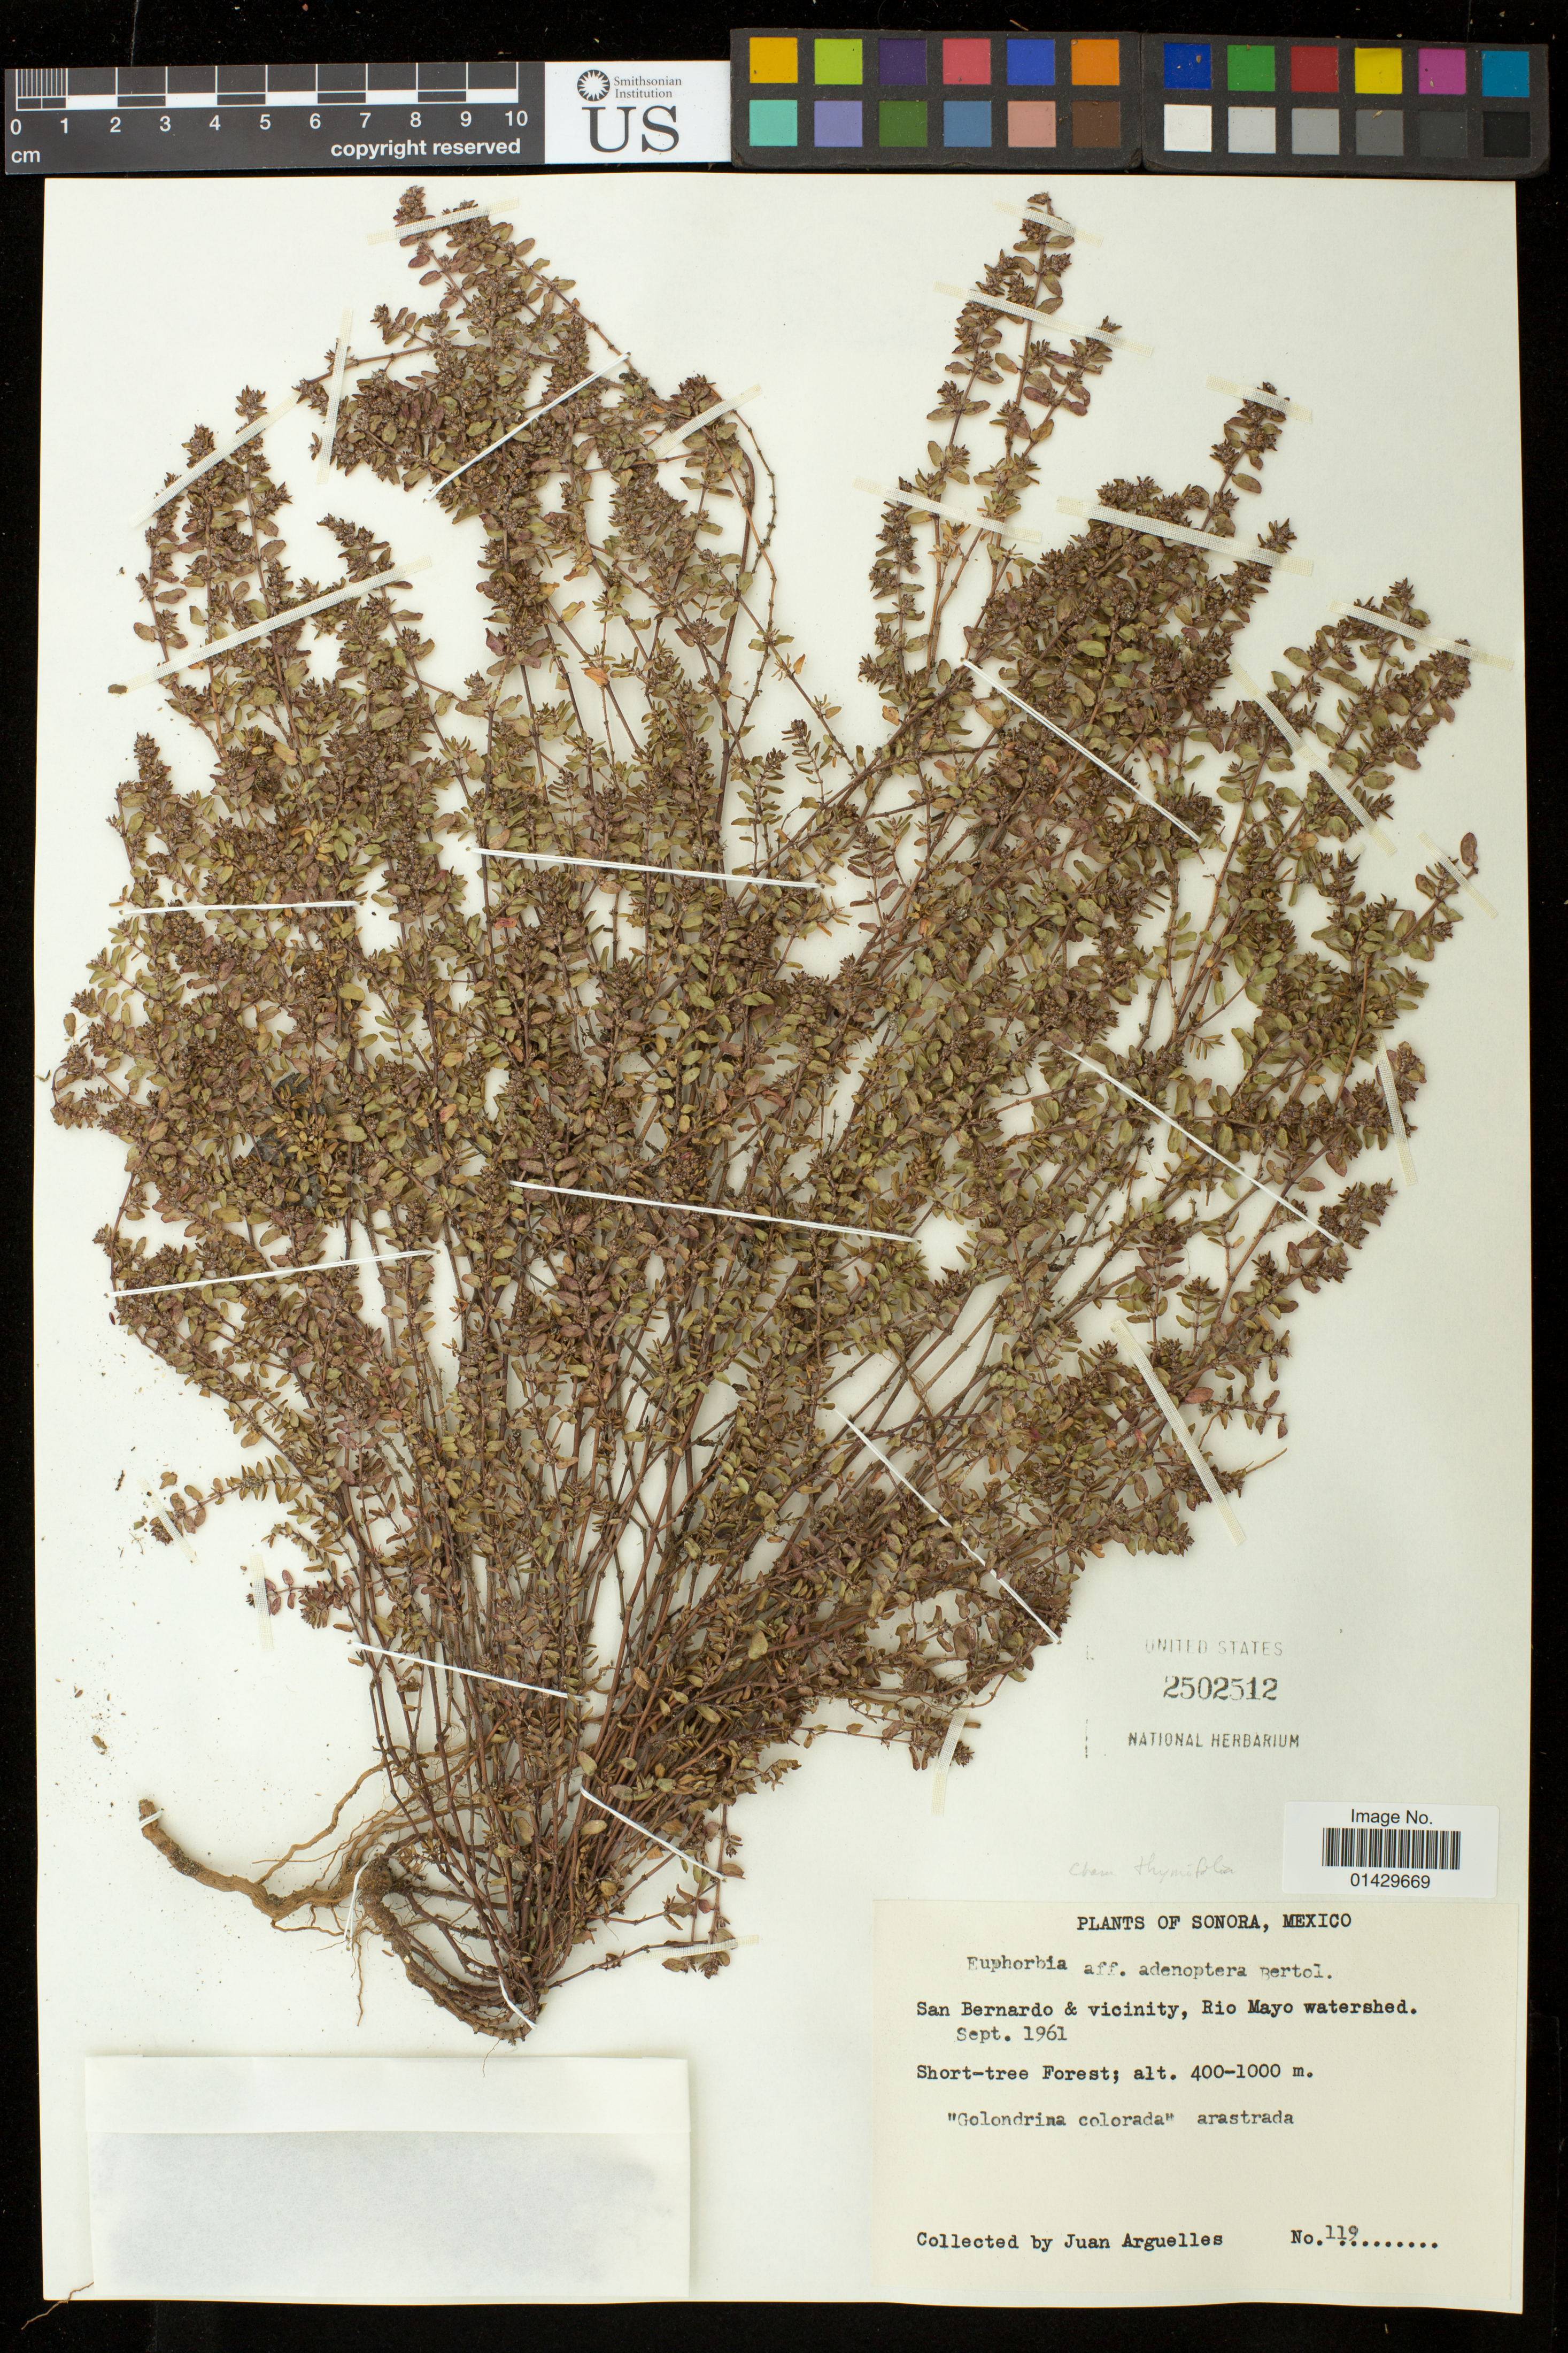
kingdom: Plantae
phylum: Tracheophyta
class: Magnoliopsida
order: Malpighiales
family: Euphorbiaceae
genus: Euphorbia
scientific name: Euphorbia adenoptera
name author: Bertol.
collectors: J. Arguelles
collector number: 119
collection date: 1961-09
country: Mexico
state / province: Sonora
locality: San Bernardo & vicinity, Rio Mayo watershed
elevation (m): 400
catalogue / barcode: US 2502512